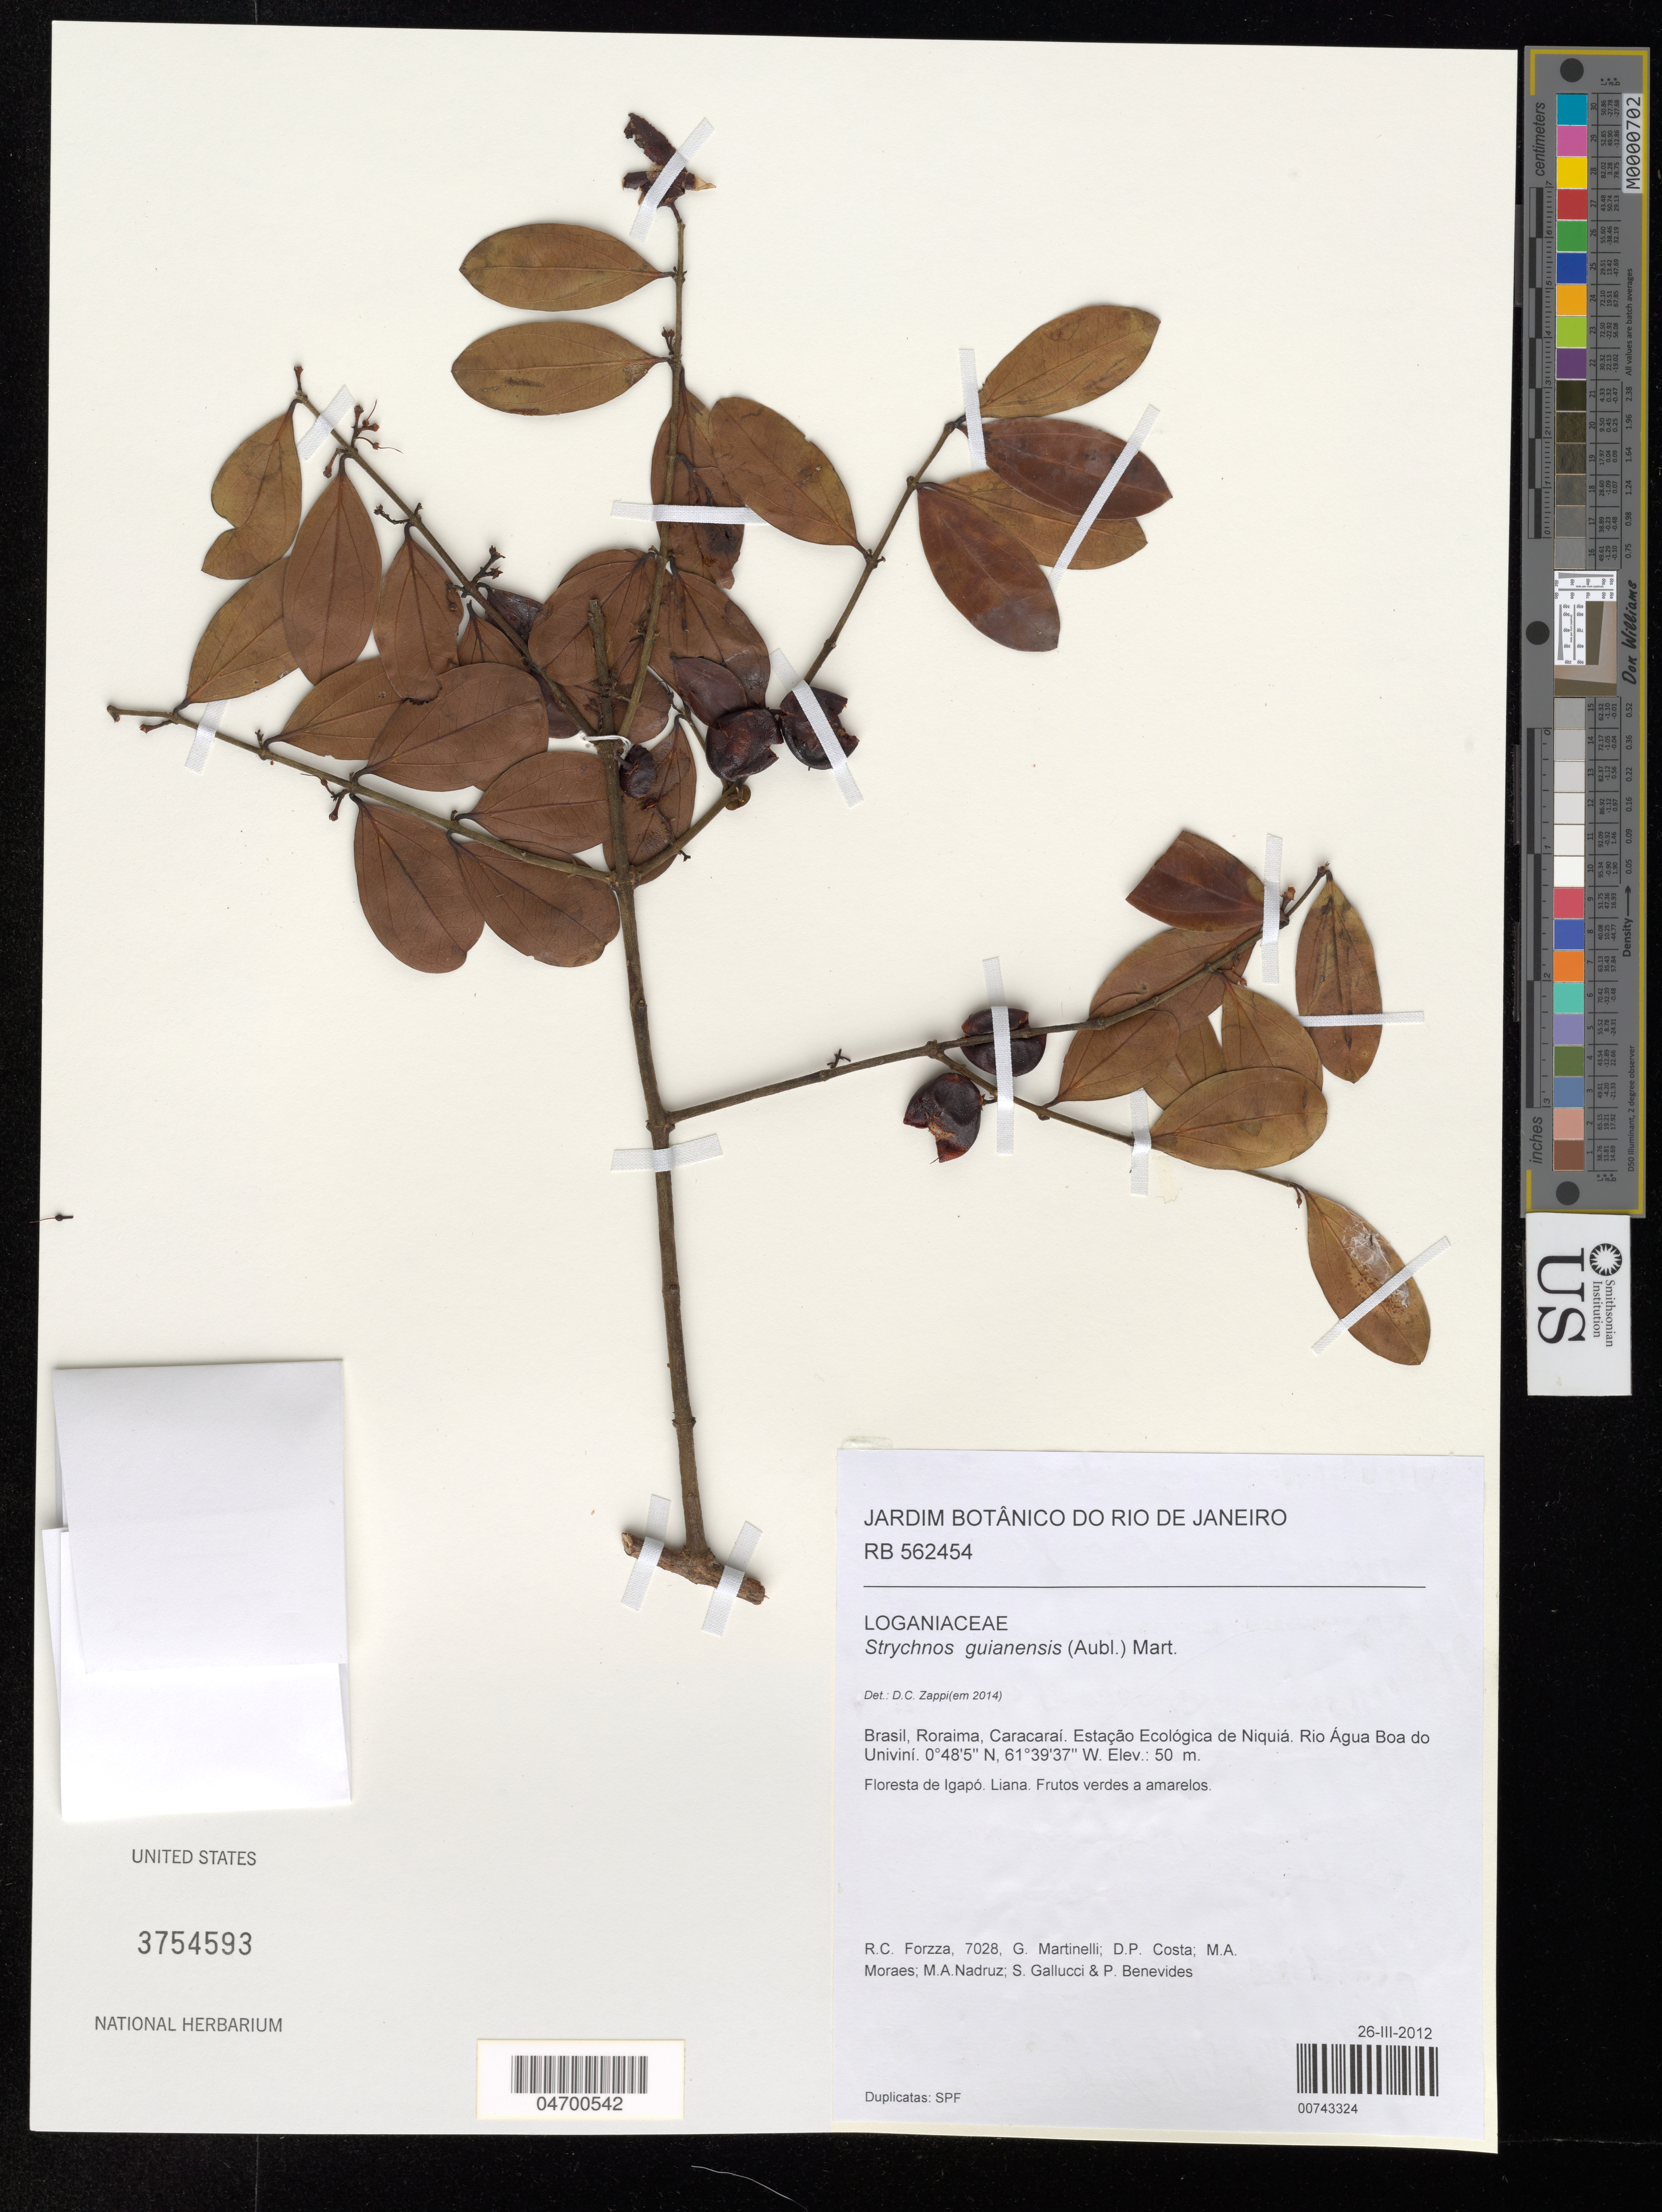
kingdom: Plantae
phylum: Tracheophyta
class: Magnoliopsida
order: Gentianales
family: Loganiaceae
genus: Strychnos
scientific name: Strychnos guianensis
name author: (Aubl.) Mart.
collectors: R. C. Forzza, G. Martinelli, D. Costa & M. Moraes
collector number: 7028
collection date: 2012-03-26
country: Brazil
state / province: Roraima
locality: Caracaraí. Estação Ecológica de Niquiá. Rio Água Boa do Univiní.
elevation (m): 50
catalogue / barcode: US 3754593